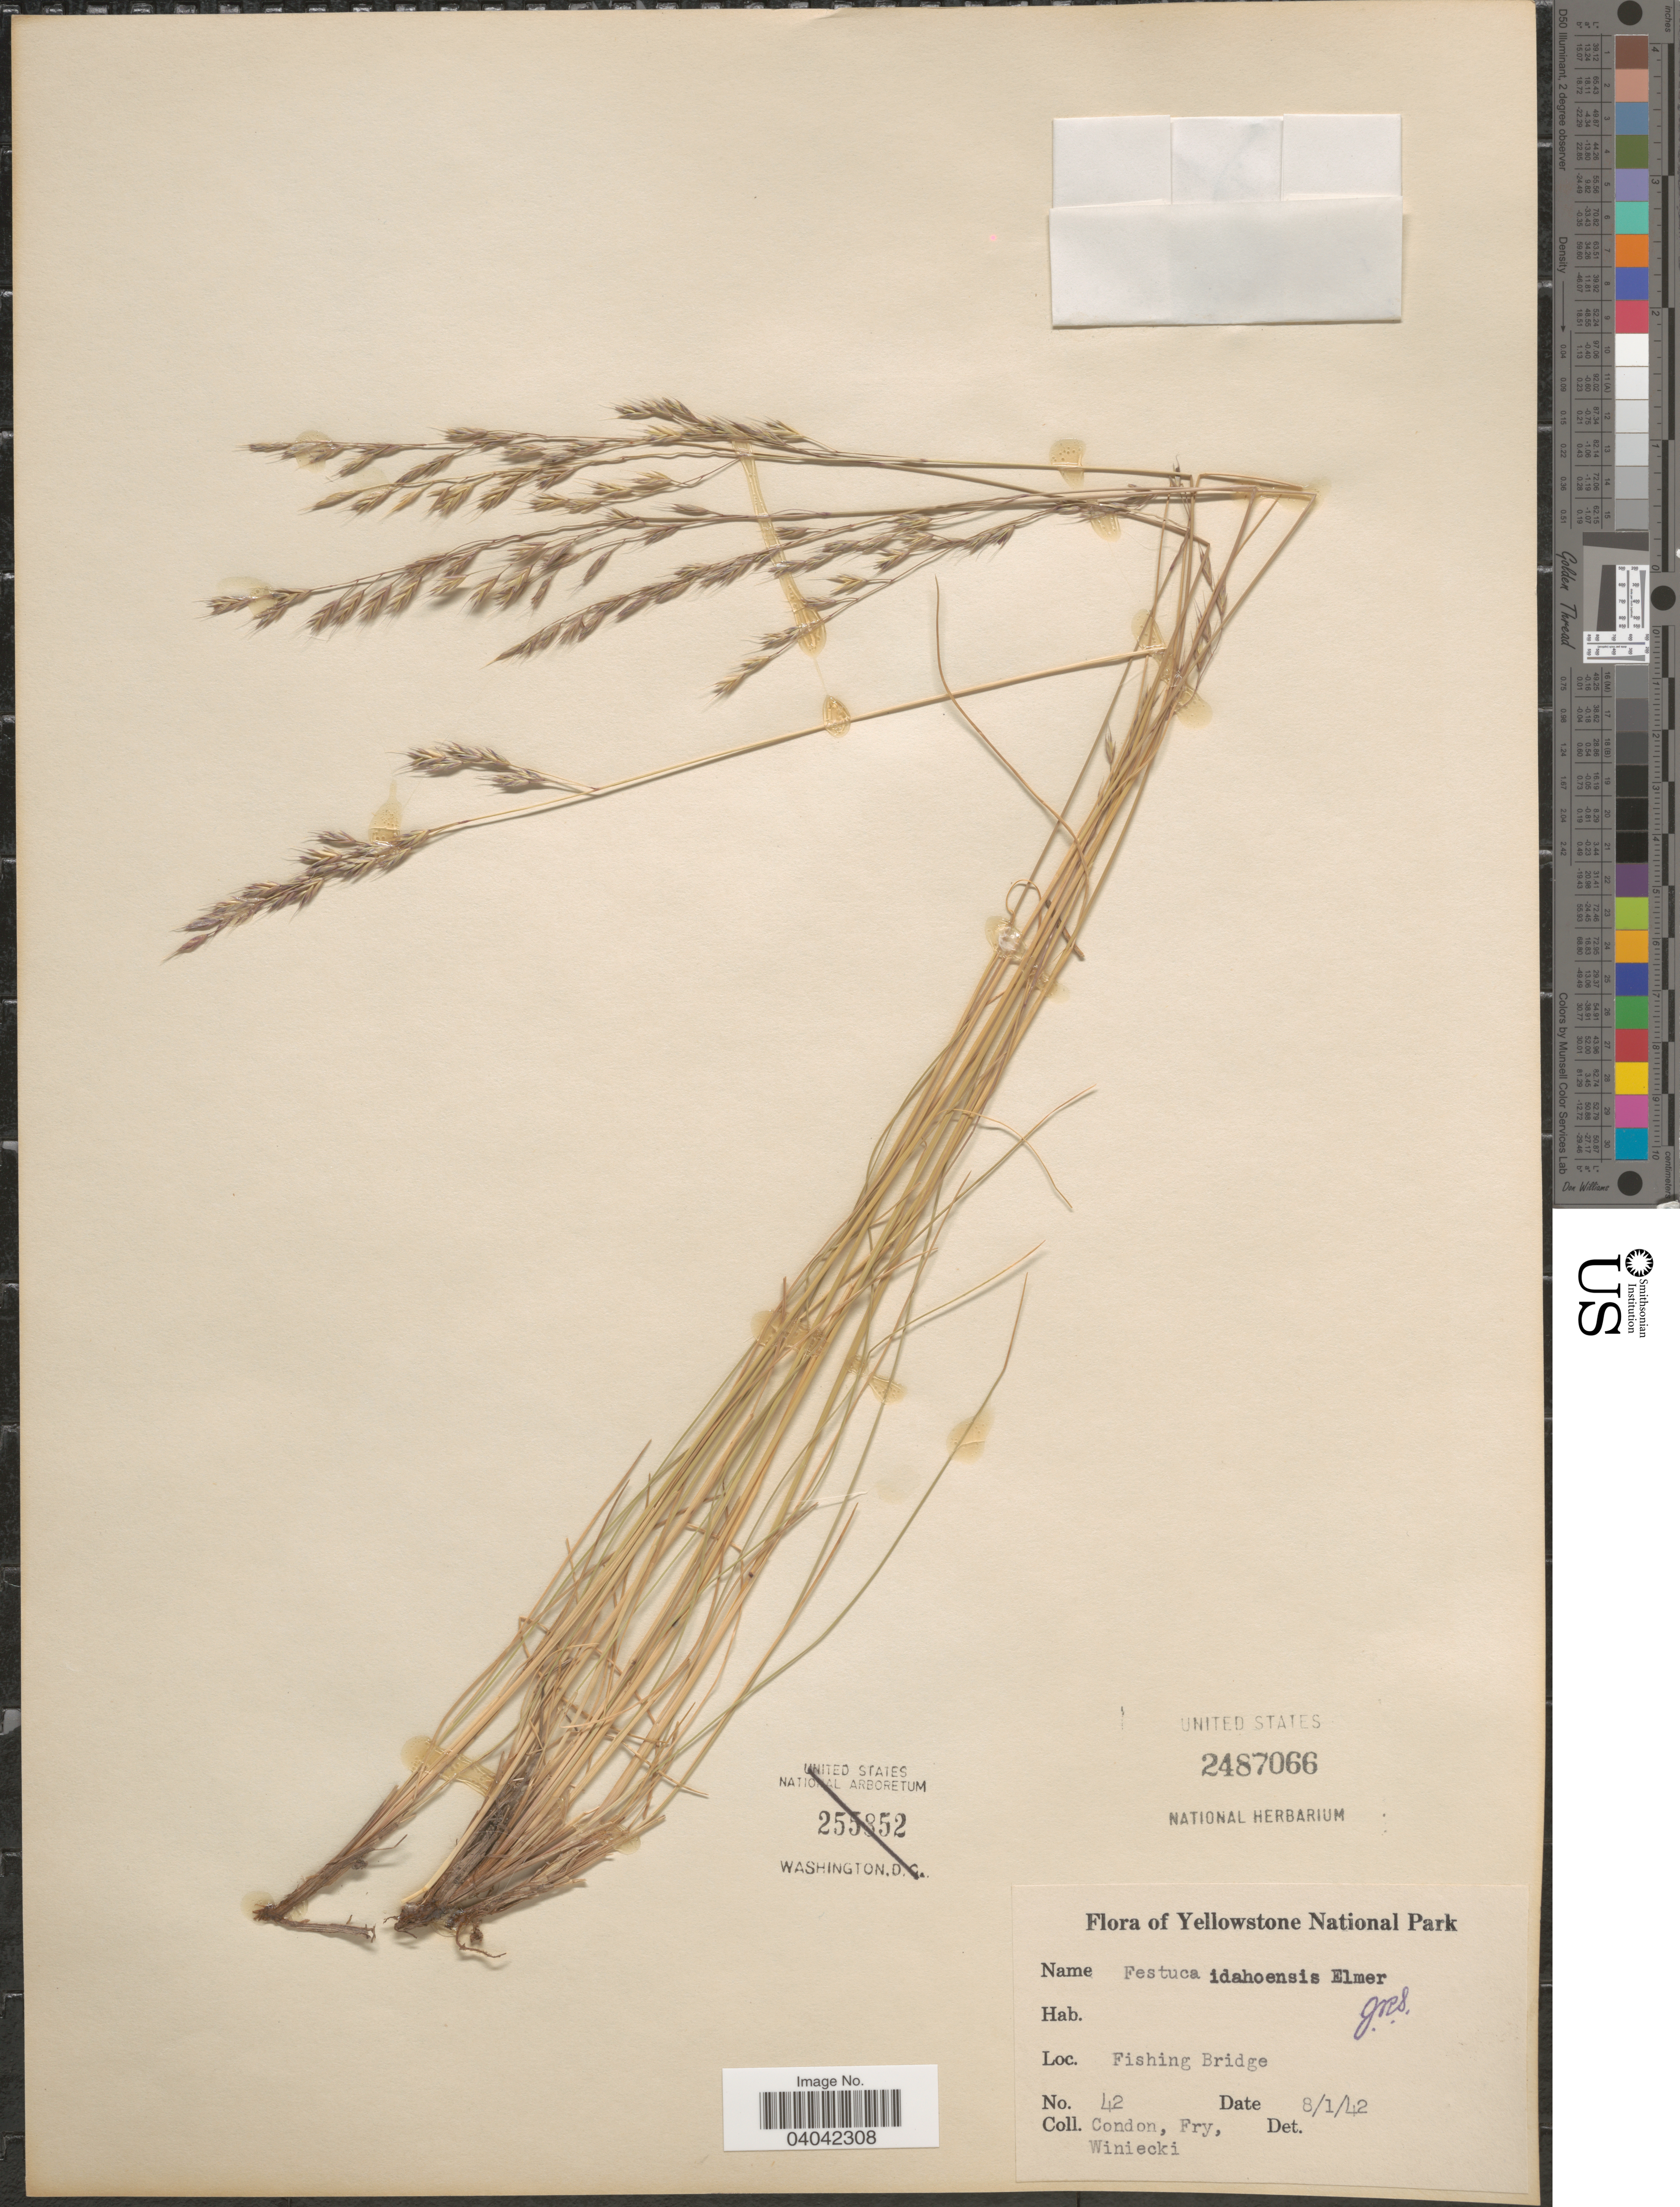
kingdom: Plantae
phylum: Tracheophyta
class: Liliopsida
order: Poales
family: Poaceae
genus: Festuca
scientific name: Festuca idahoensis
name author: Elmer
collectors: Condon, -. Fry & Winiecki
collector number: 42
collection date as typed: Transcribed d/m/y: 1/8/42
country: United States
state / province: Wyoming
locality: Yellowstone National Park. Fishing Bridge.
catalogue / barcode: US 2487066